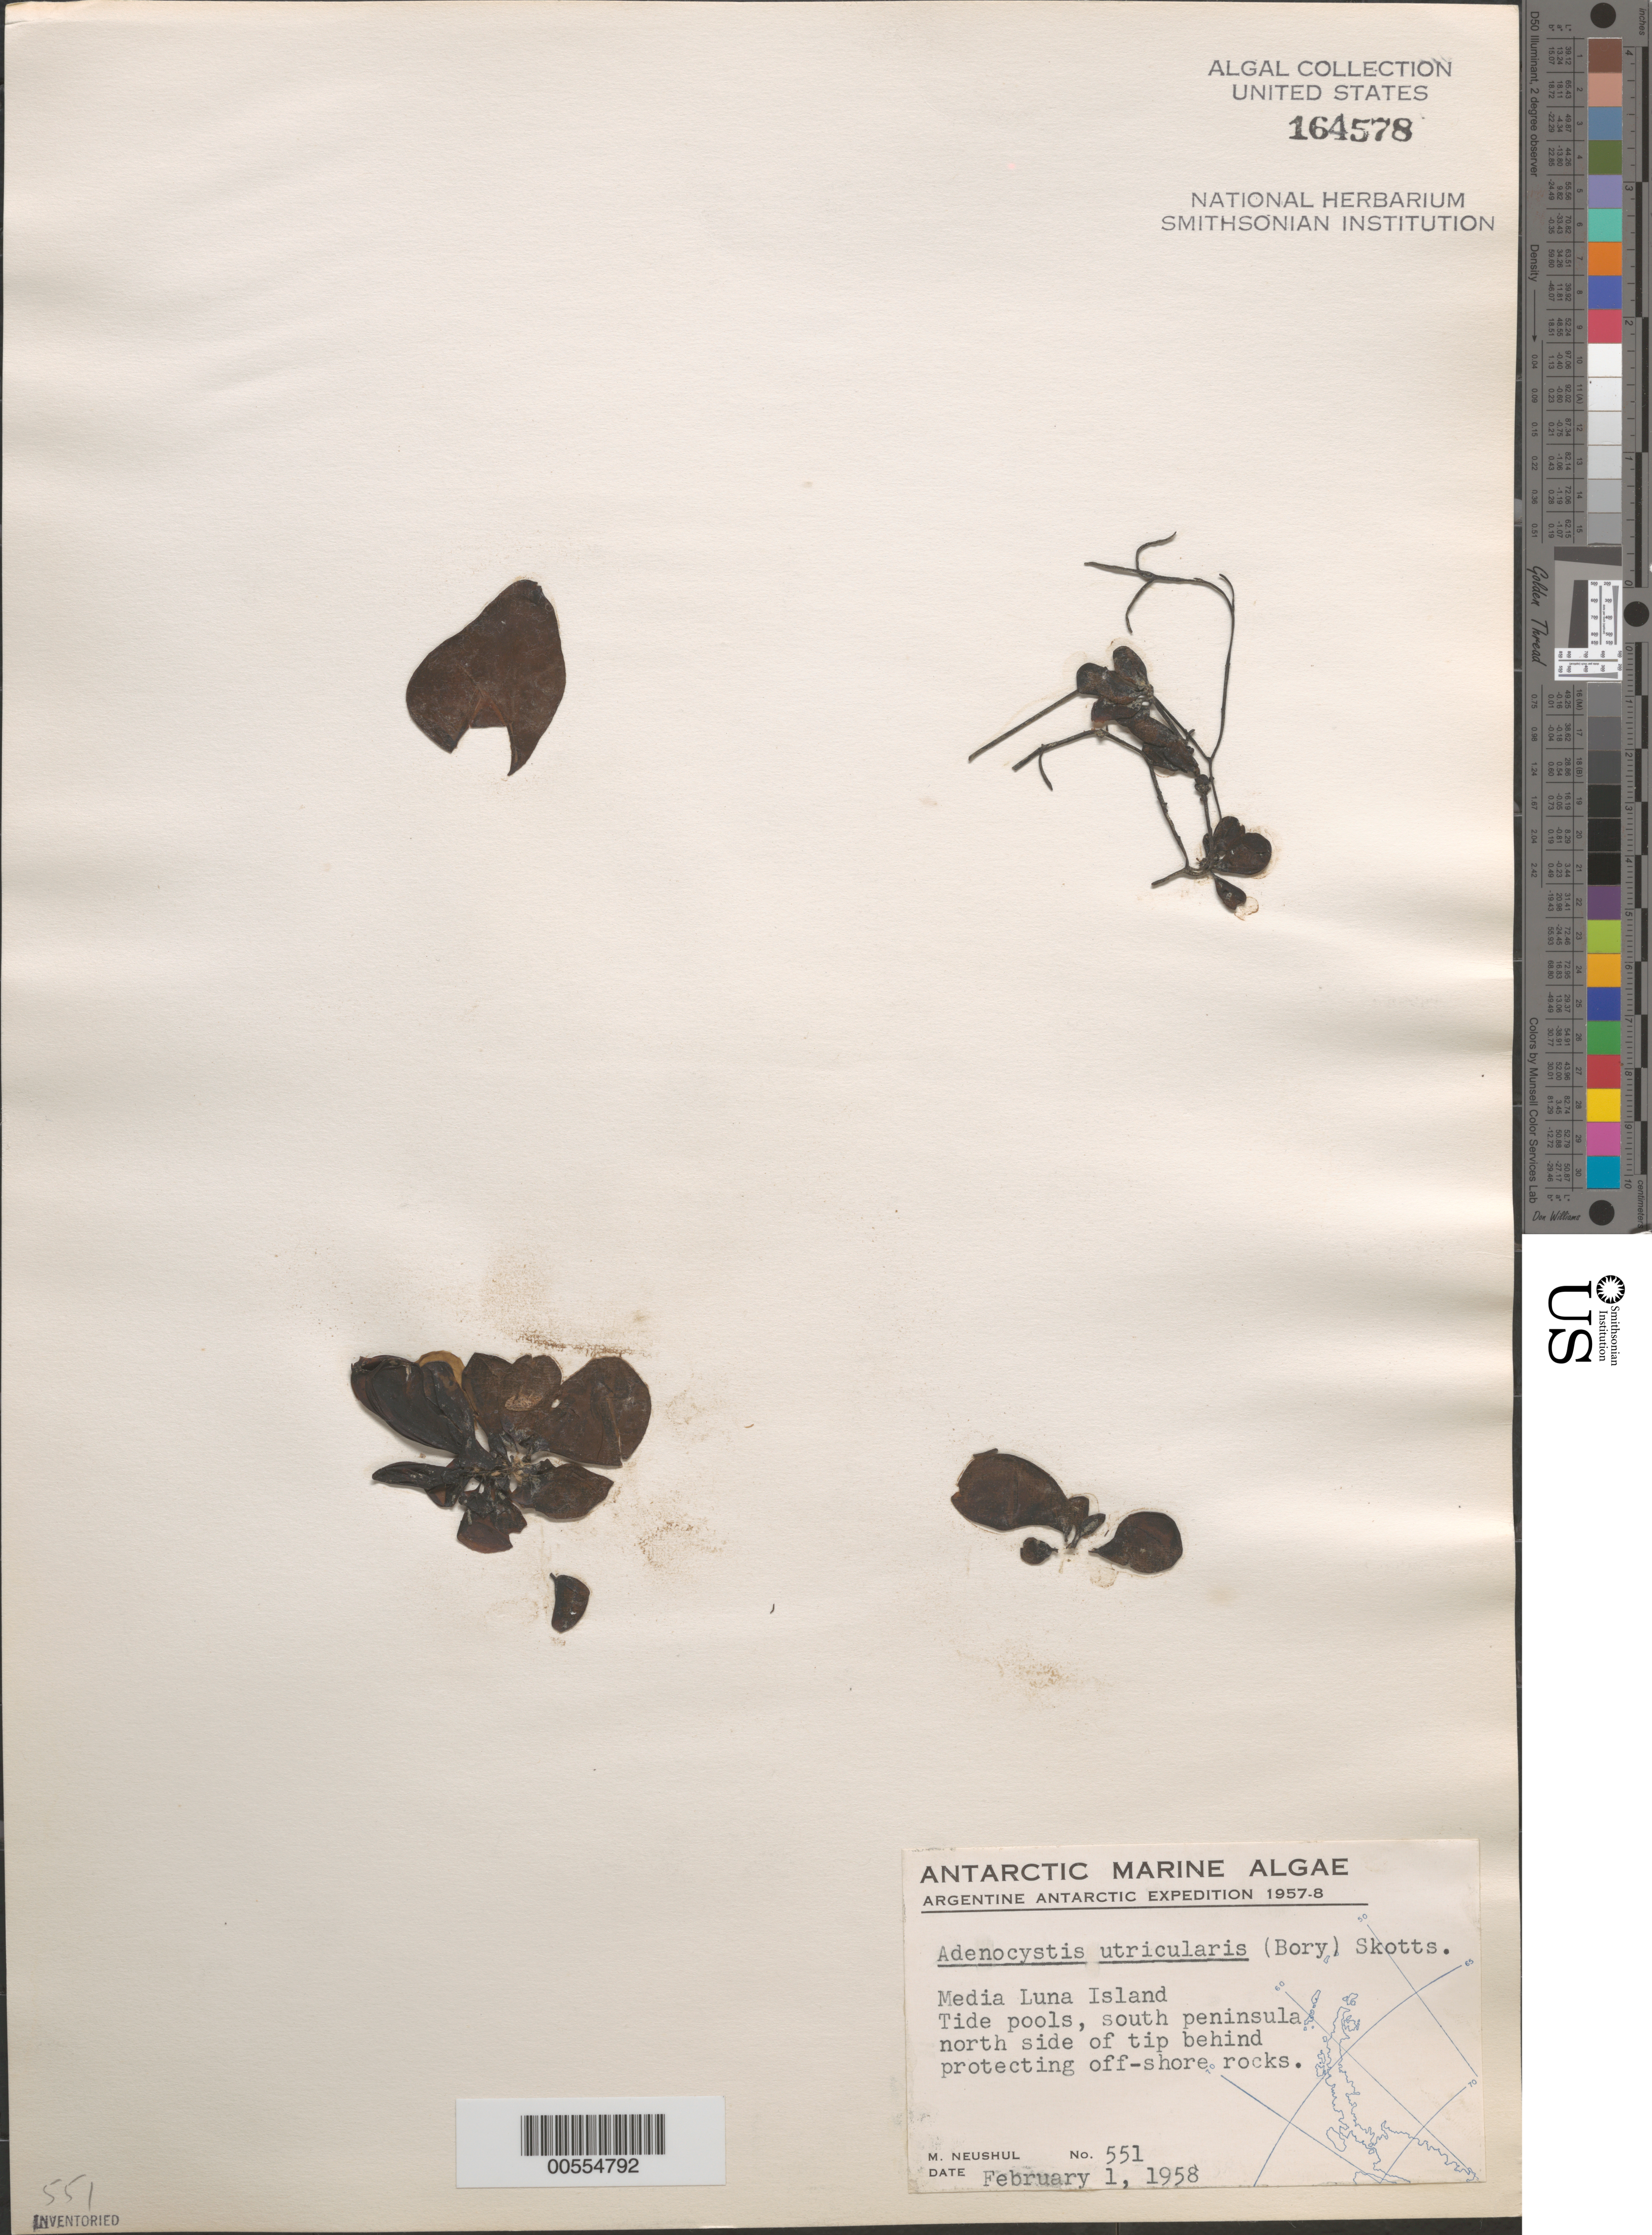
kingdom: Chromista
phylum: Ochrophyta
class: Phaeophyceae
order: Ectocarpales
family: Adenocystaceae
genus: Adenocystis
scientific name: Adenocystis utricularis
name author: (Bory) Skottsberg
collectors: M. Neushul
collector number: Neushul 551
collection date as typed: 01 Feb 1958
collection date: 1958-02-01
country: Antarctica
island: Half Moon Island (Media Luna Island)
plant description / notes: Argentine Antarctic Expedition, 1957-1958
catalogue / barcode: US 164578